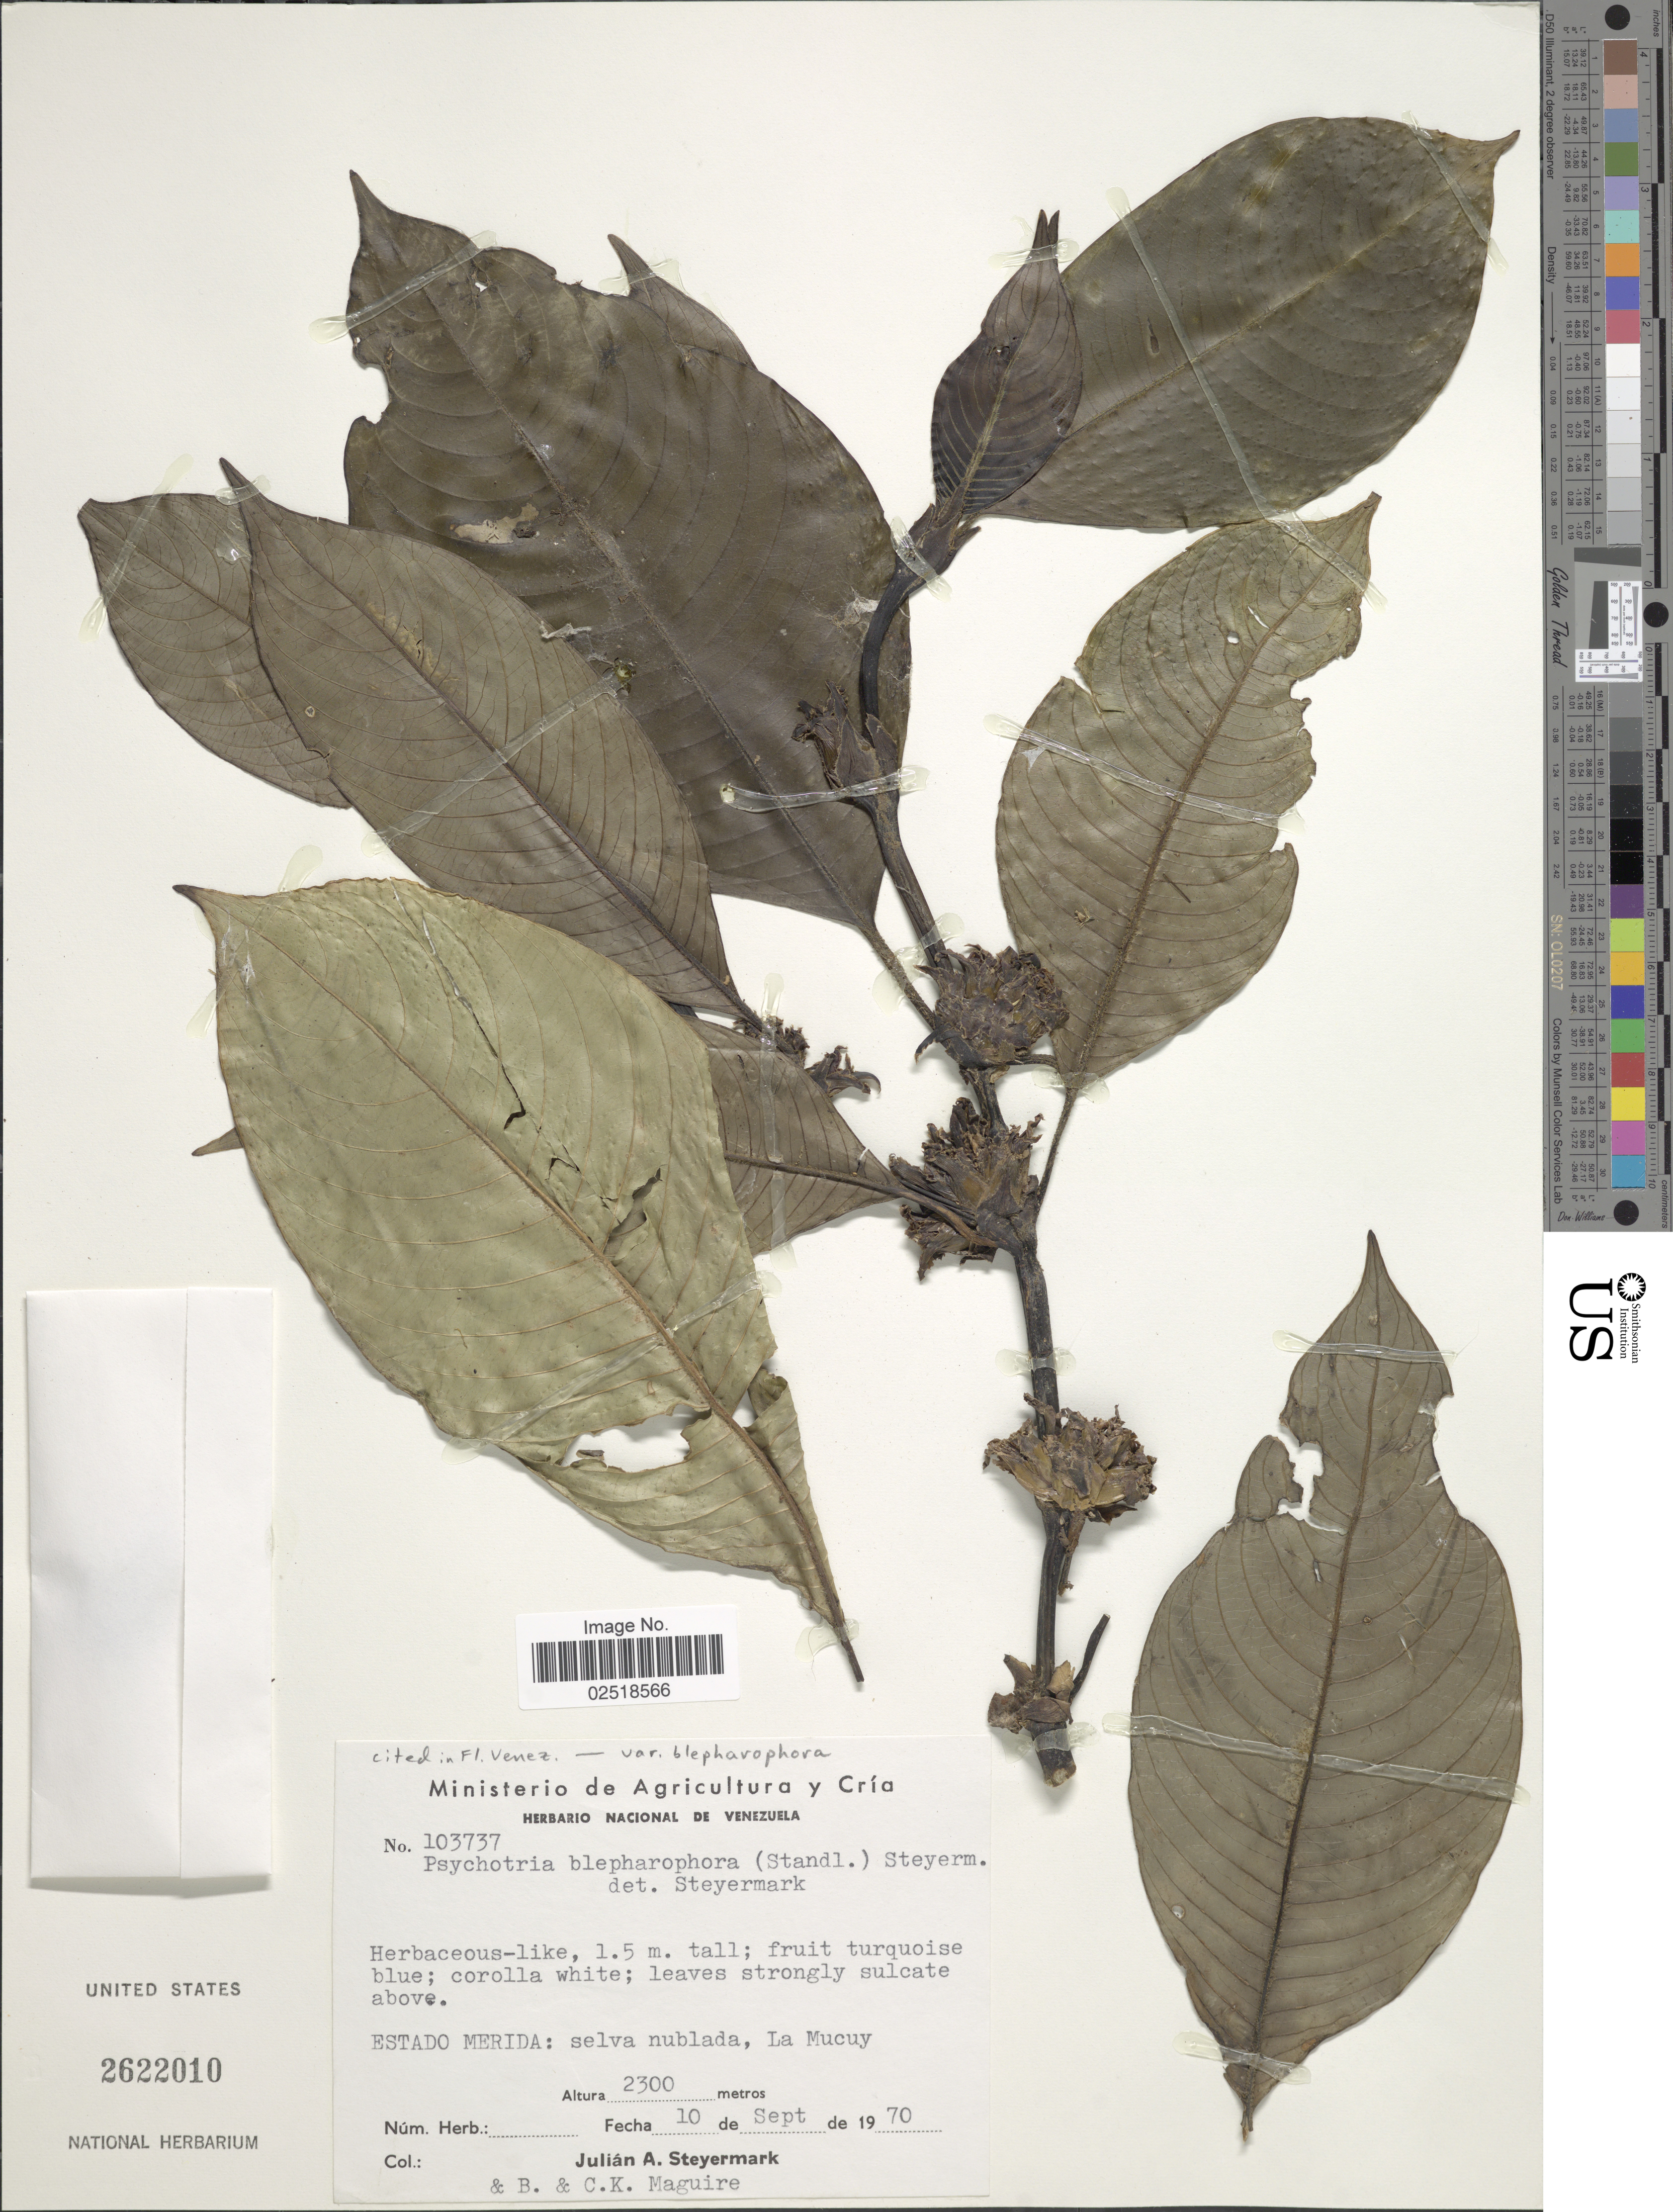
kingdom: Plantae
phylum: Tracheophyta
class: Magnoliopsida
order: Gentianales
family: Rubiaceae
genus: Psychotria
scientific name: Psychotria blepharophylla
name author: (Standl.) Steyerm.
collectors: J. Steyermark, B. Maguire & C. K. Maguire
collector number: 103737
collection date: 1970-09-10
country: Venezuela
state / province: Mérida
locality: Selva nublada, la Mucuy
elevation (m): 2300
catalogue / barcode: US 2622010